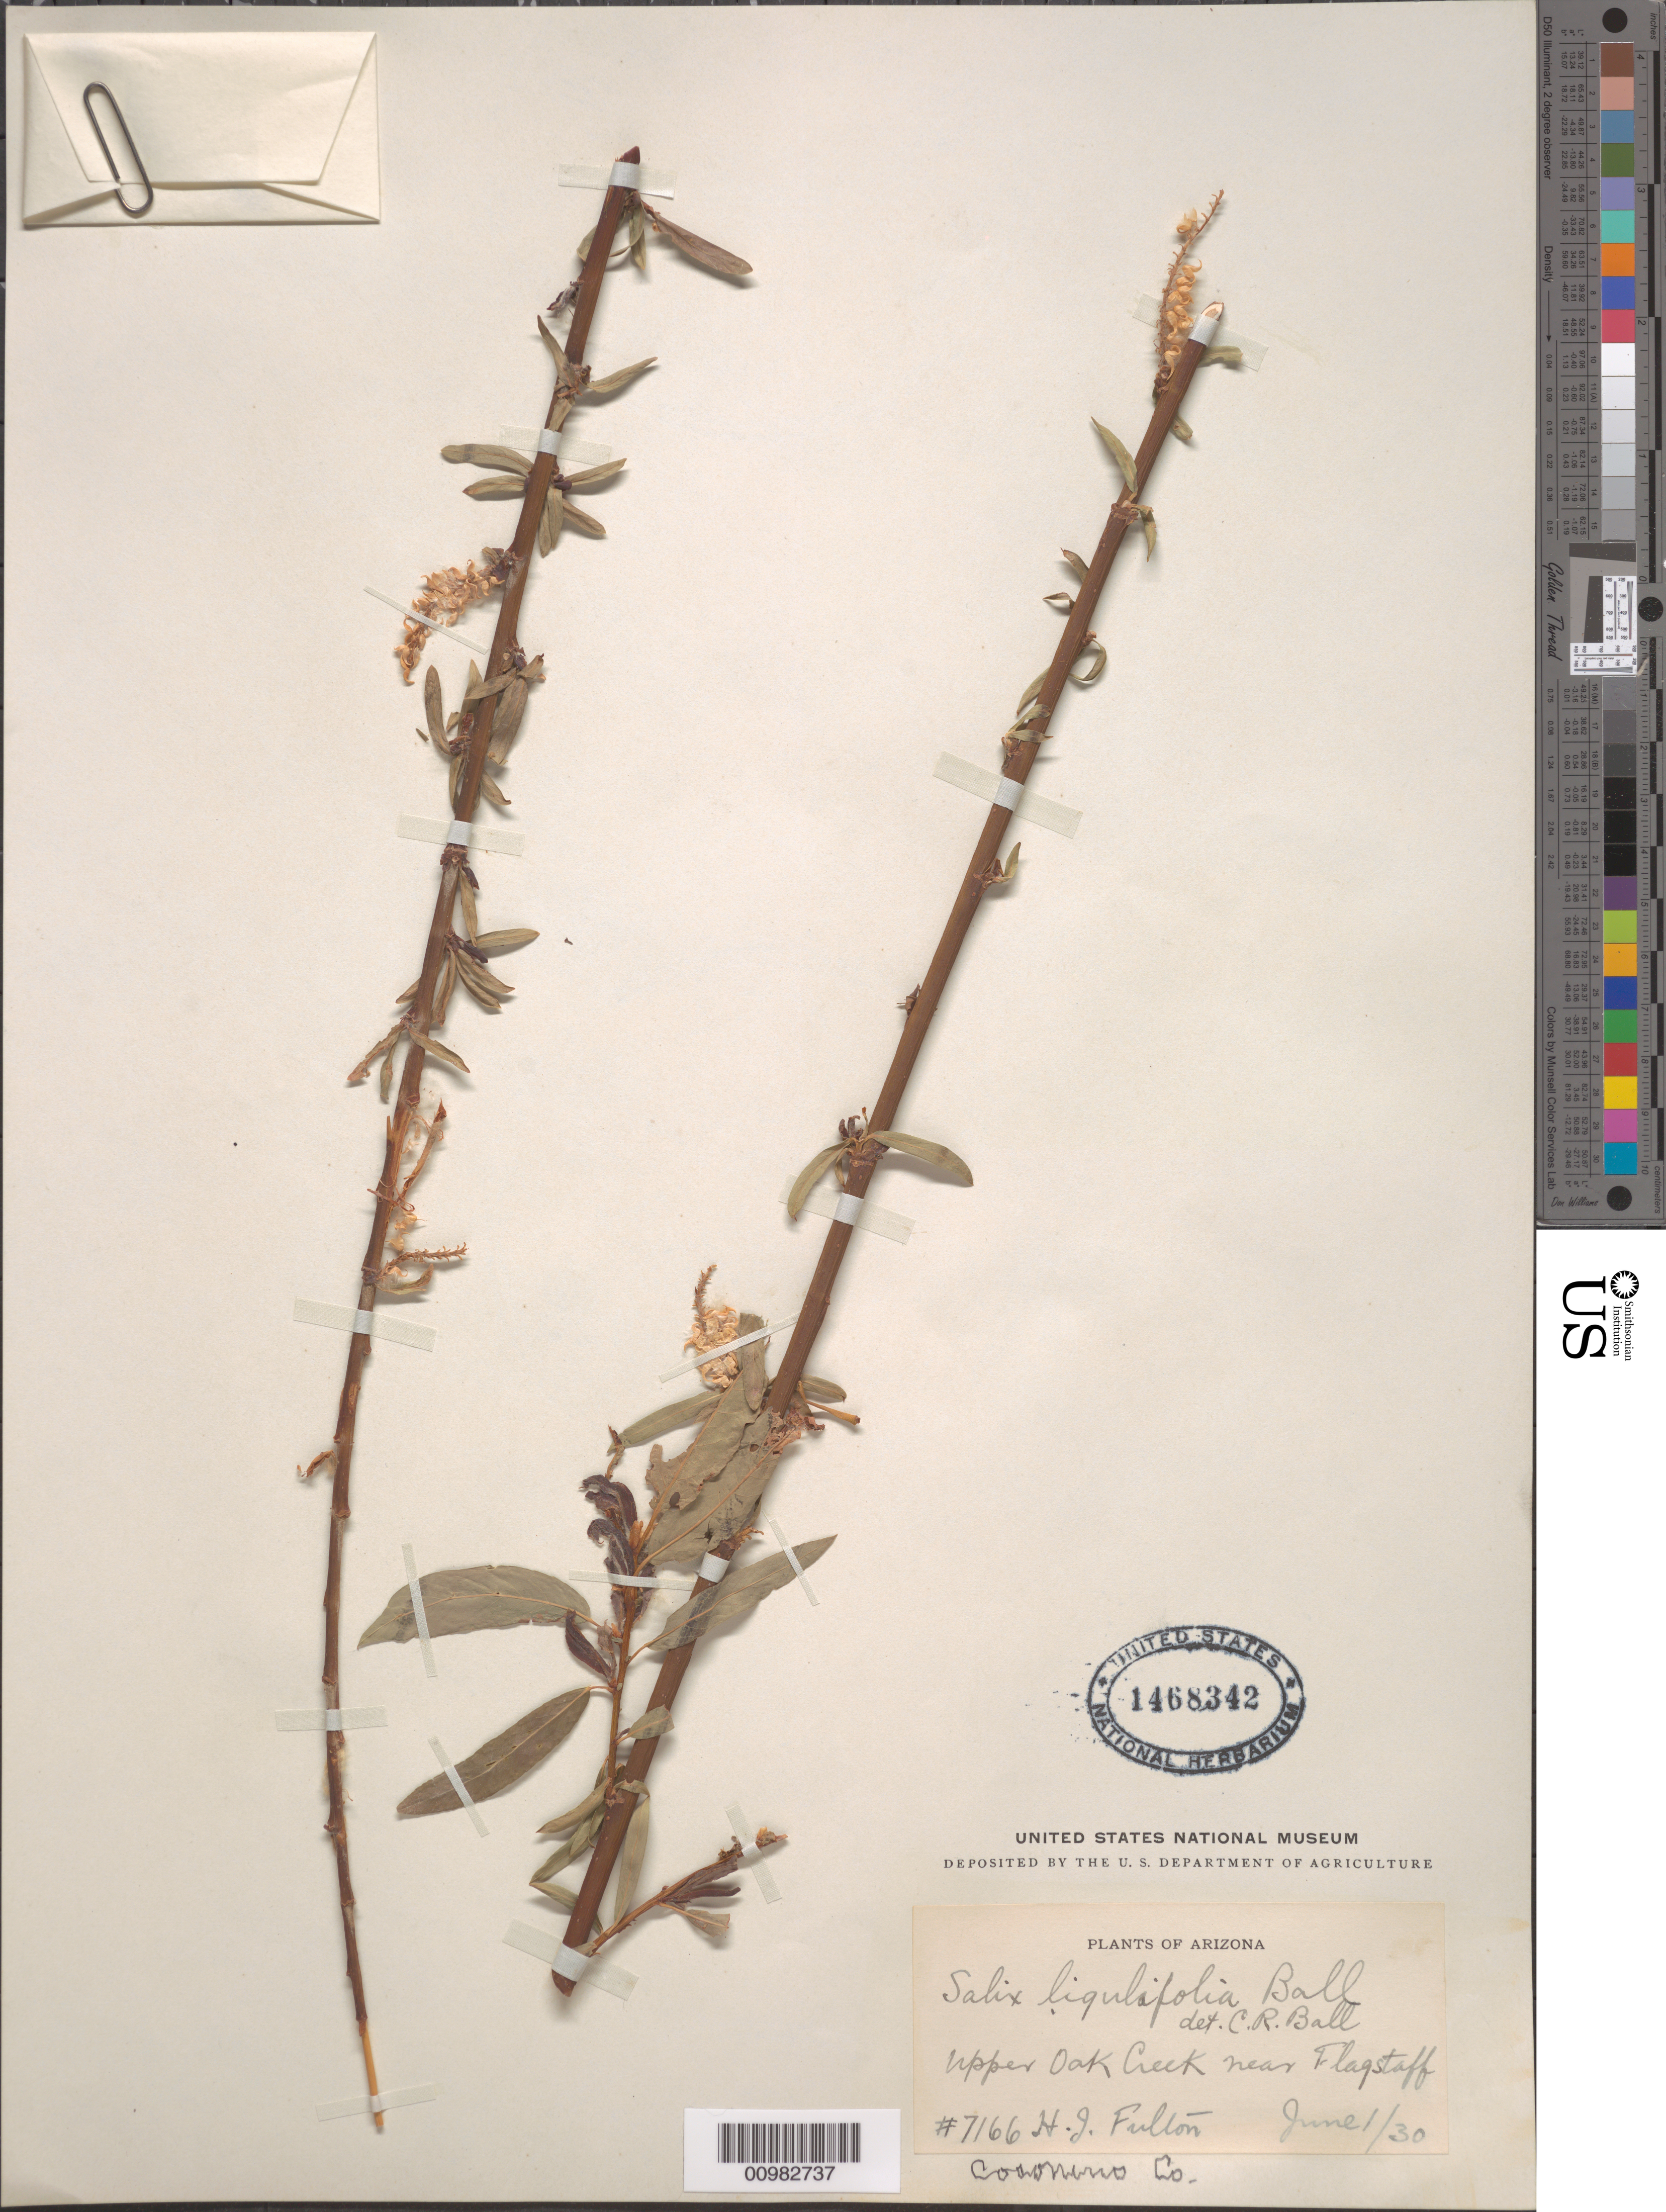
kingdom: Plantae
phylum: Tracheophyta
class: Magnoliopsida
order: Malpighiales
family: Salicaceae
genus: Salix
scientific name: Salix ligulifolia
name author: (C.R. Ball) C.R. Ball ex C.K. Schneid.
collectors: H. Fulton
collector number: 7166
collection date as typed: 01 Jun 1930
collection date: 1930-06-01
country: United States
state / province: Arizona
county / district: Coconino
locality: Upper Oak Creek near Flagstaff.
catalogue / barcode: US 1468342